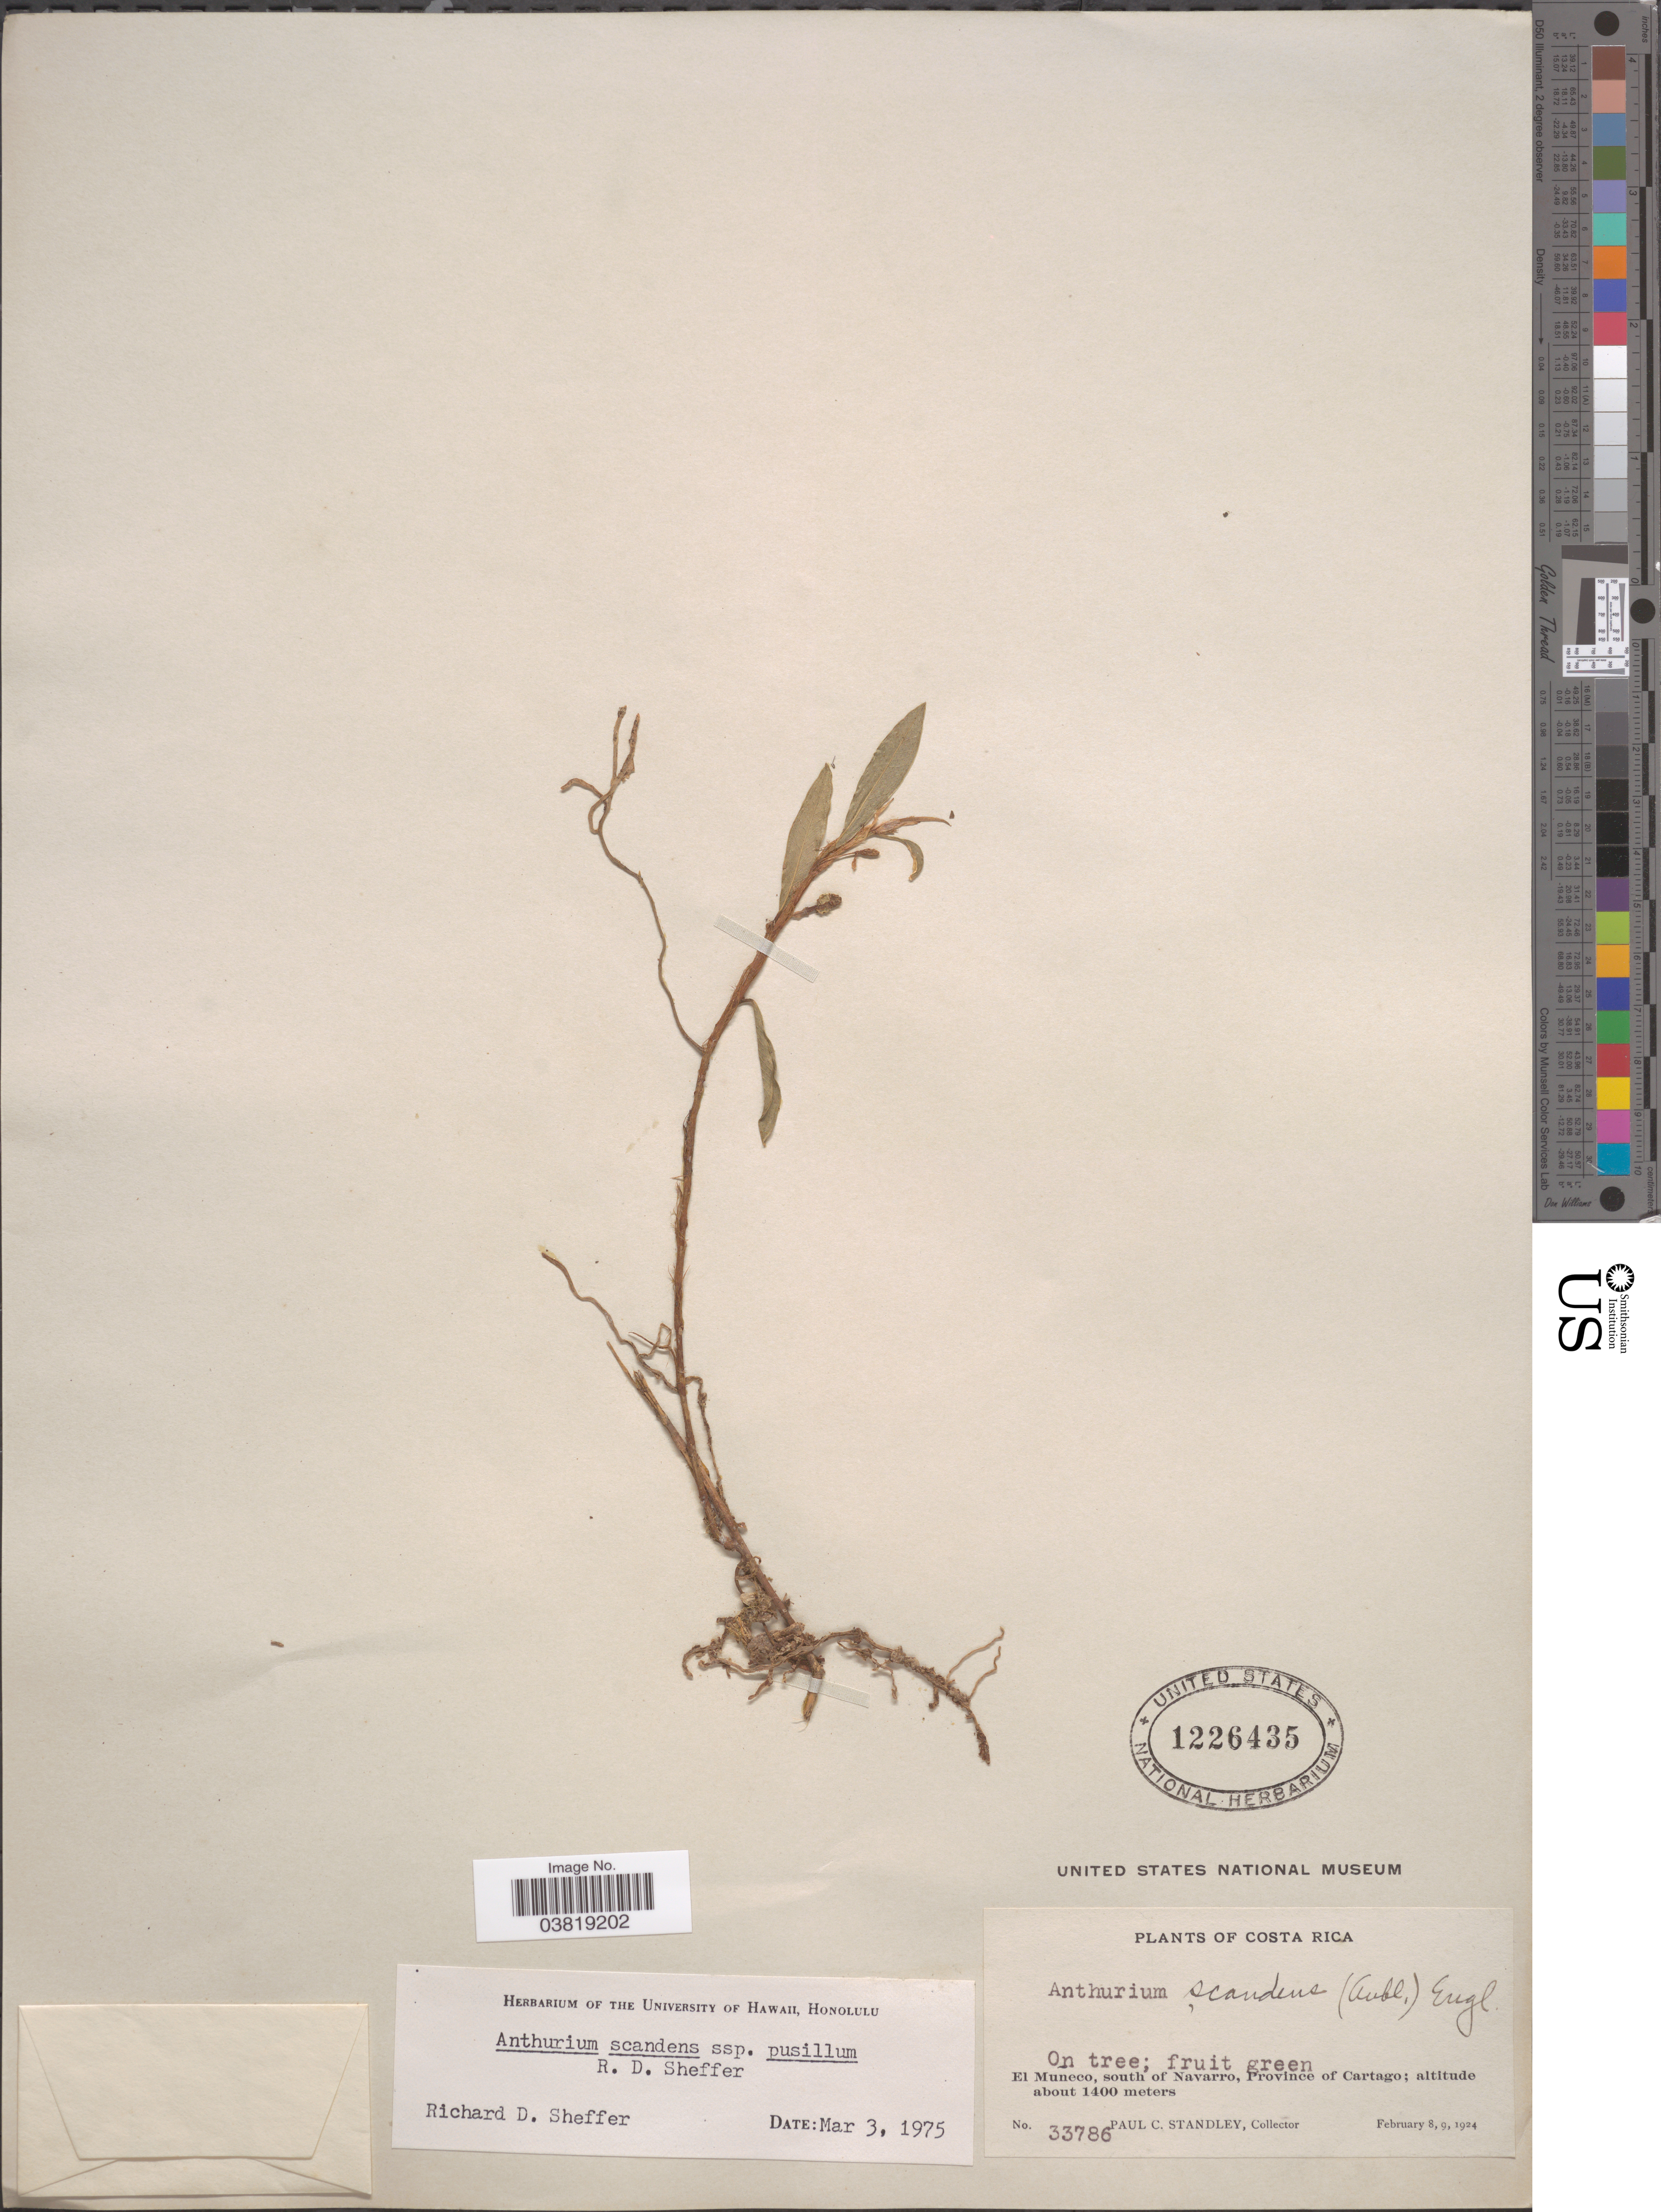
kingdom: Plantae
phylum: Tracheophyta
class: Liliopsida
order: Alismatales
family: Araceae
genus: Anthurium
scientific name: Anthurium scandens subsp. pusillum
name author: Sheffer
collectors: P. C. Standley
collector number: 33786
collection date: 1924-02-08/1924-02-09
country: Costa Rica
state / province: Cartago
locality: El Muñeco, south of Navarro.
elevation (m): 1400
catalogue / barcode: US 1226435